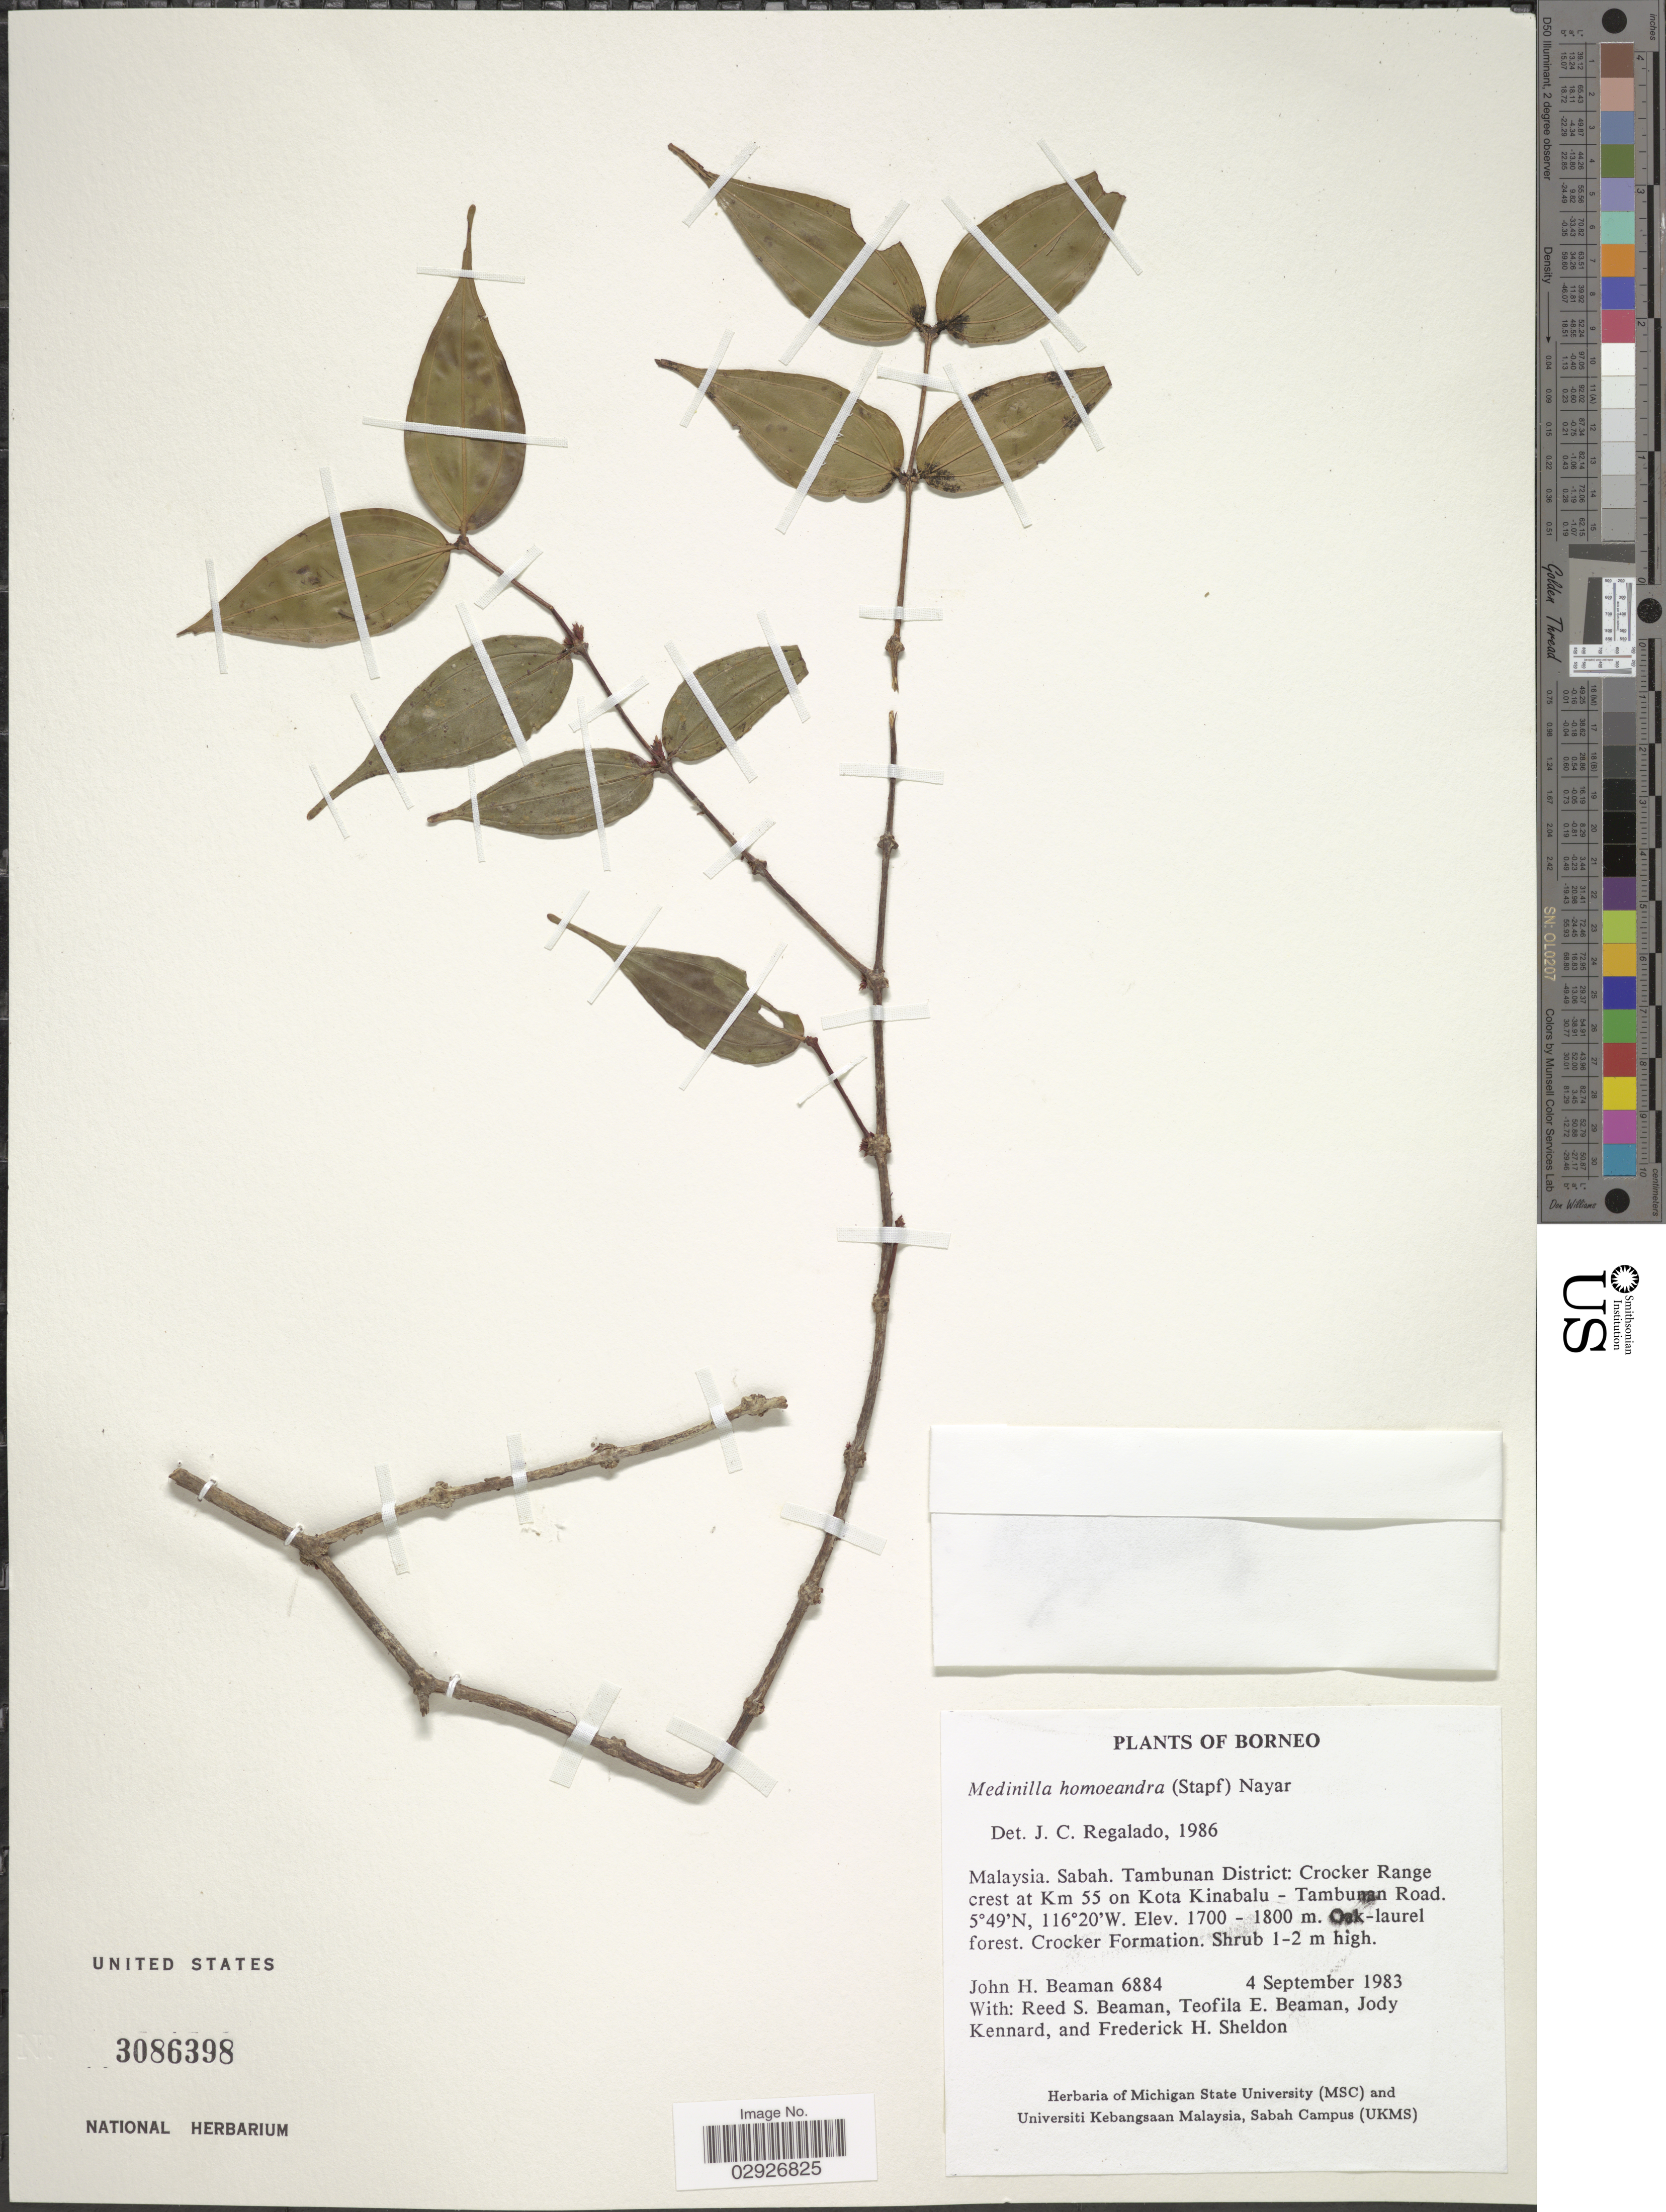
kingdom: Plantae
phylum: Tracheophyta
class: Magnoliopsida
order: Myrtales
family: Melastomataceae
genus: Medinilla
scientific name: Medinilla homoeandra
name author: Nayar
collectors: J. H. Beaman, R. S. Beaman, T. E. Beaman, J. Kennard & F. Sheldon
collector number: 6884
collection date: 1983-09-04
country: Malaysia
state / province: Sabah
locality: Borneo. Tambunan District: Crocker Range crest at Km 55 on Kota Kinabalu - Tambunan Road.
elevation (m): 1700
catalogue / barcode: US 3086398